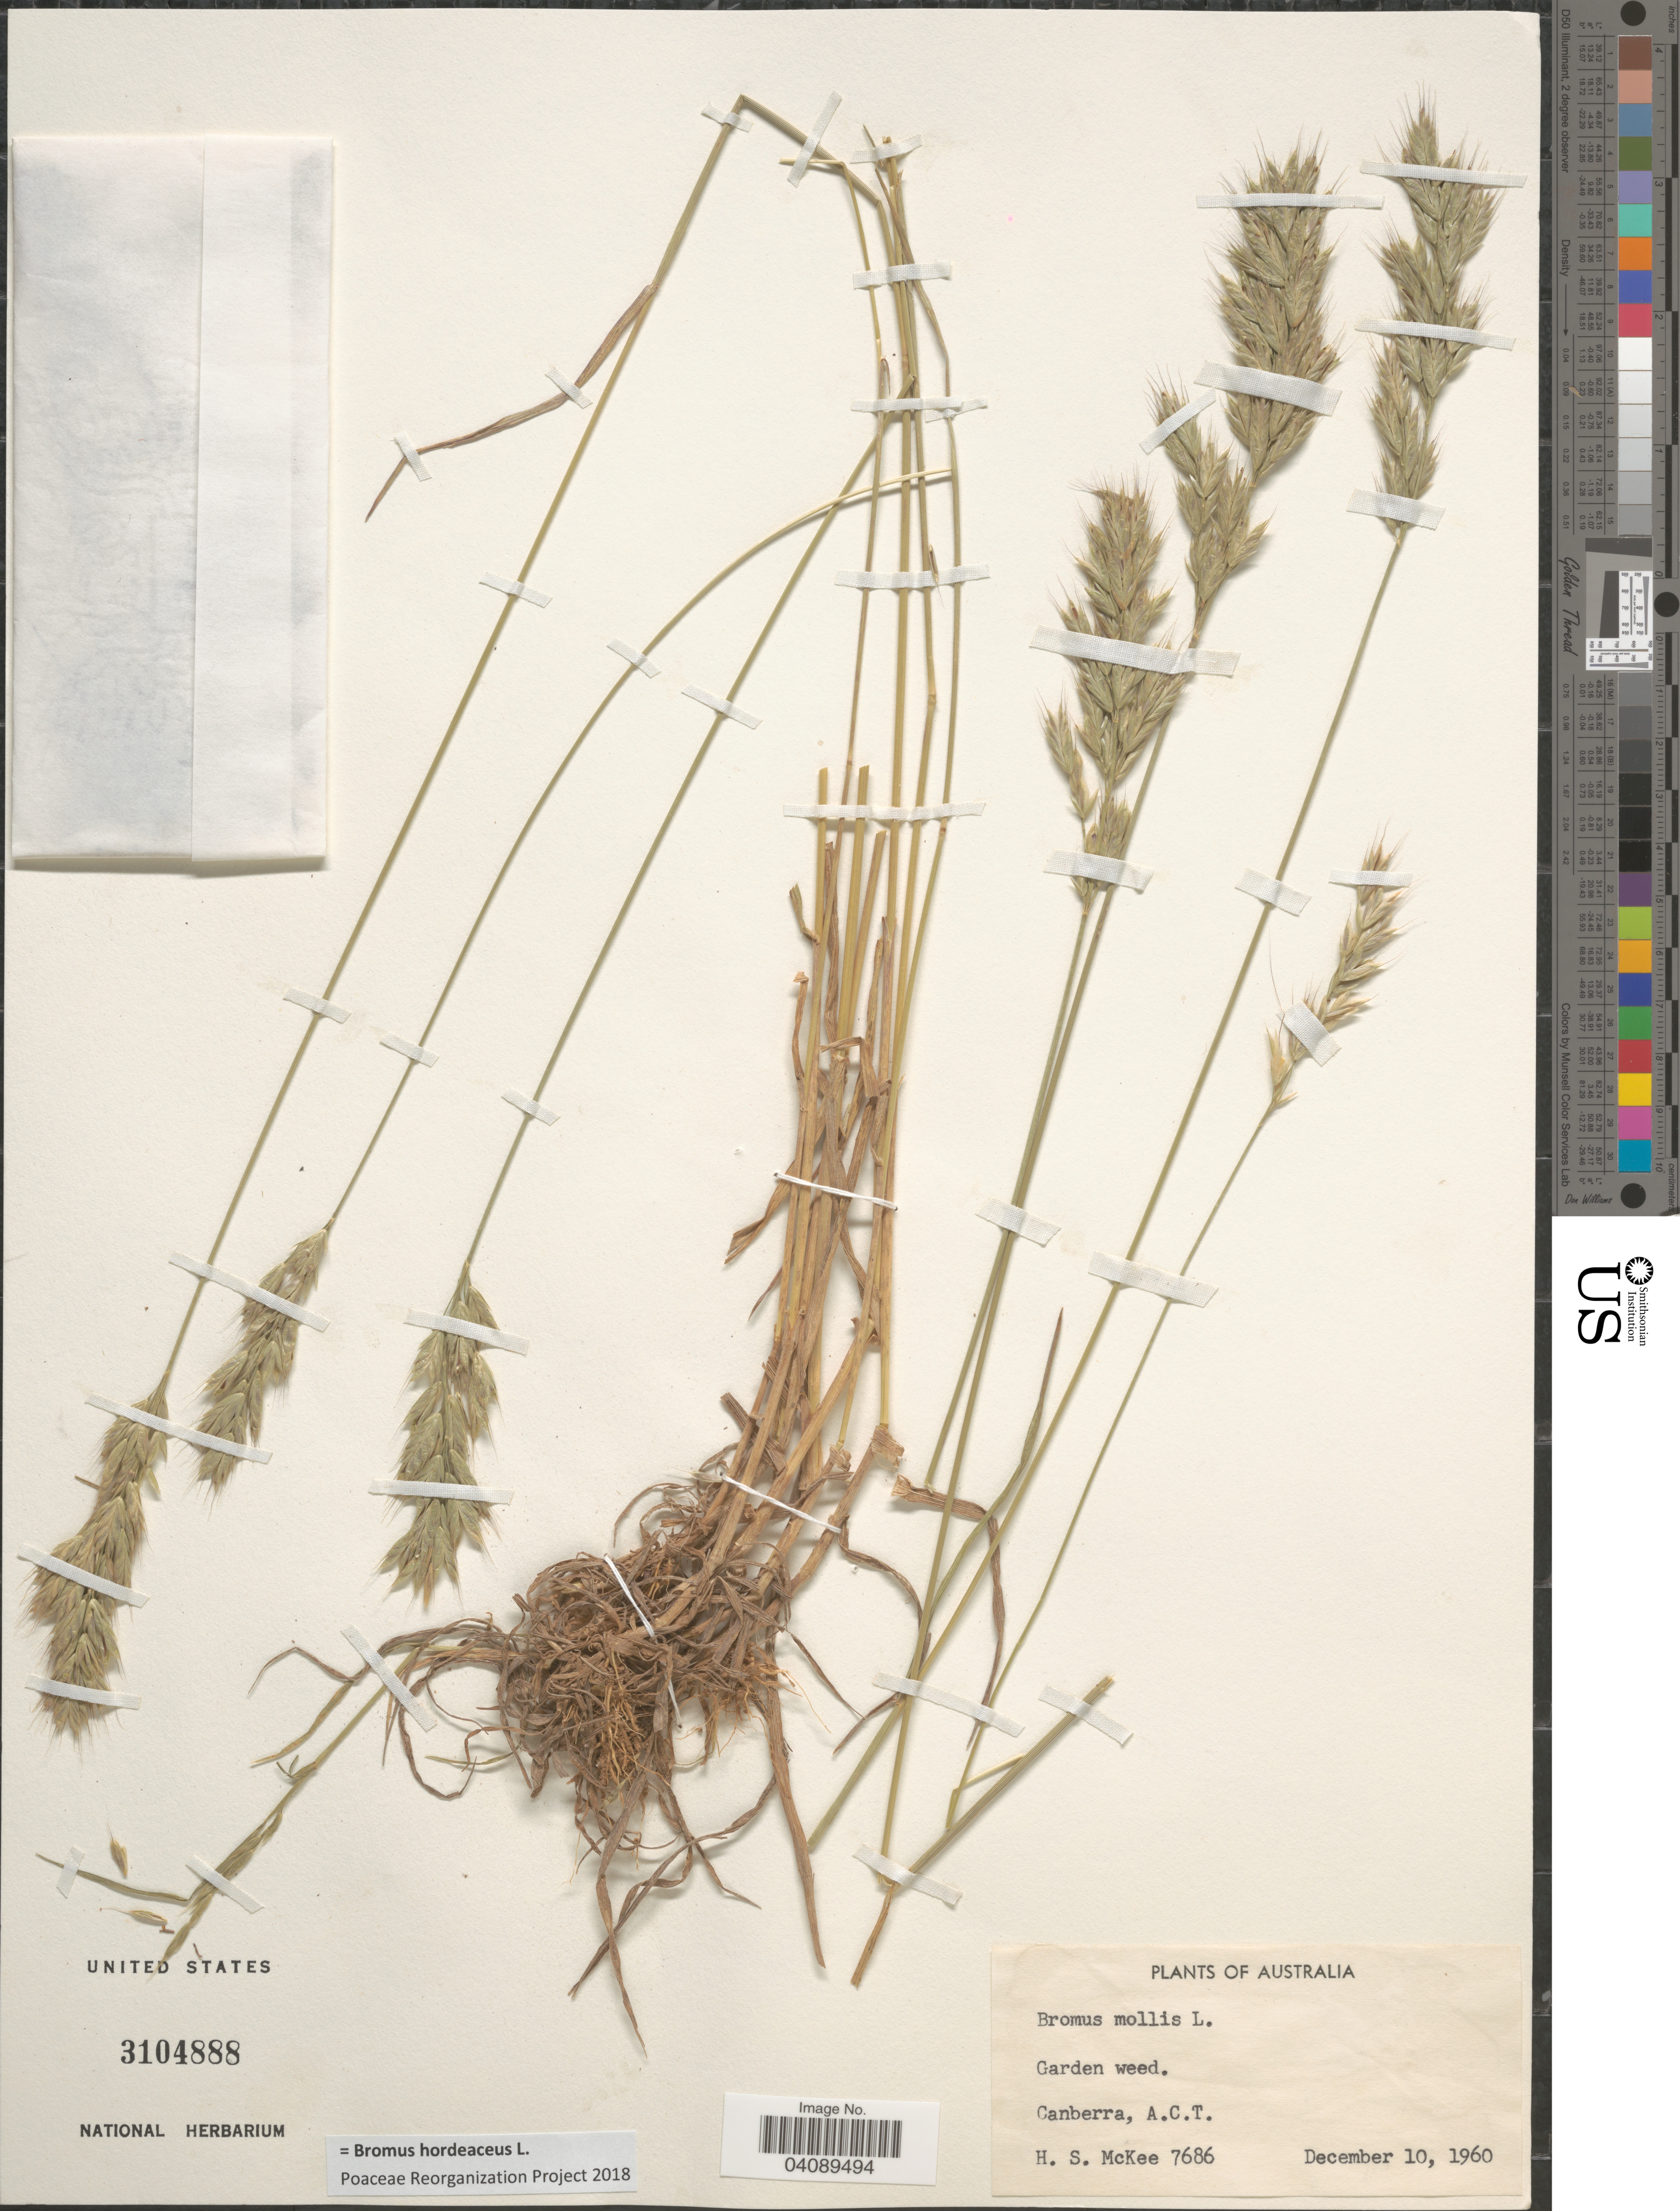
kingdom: Plantae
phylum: Tracheophyta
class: Liliopsida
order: Poales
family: Poaceae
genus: Bromus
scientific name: Bromus hordeaceus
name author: L.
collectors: H. S. McKee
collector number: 7686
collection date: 1960-12-10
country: Australia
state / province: Australian Capital Territory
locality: Garden weed. Canberra, A.C.T.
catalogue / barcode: US 3104888